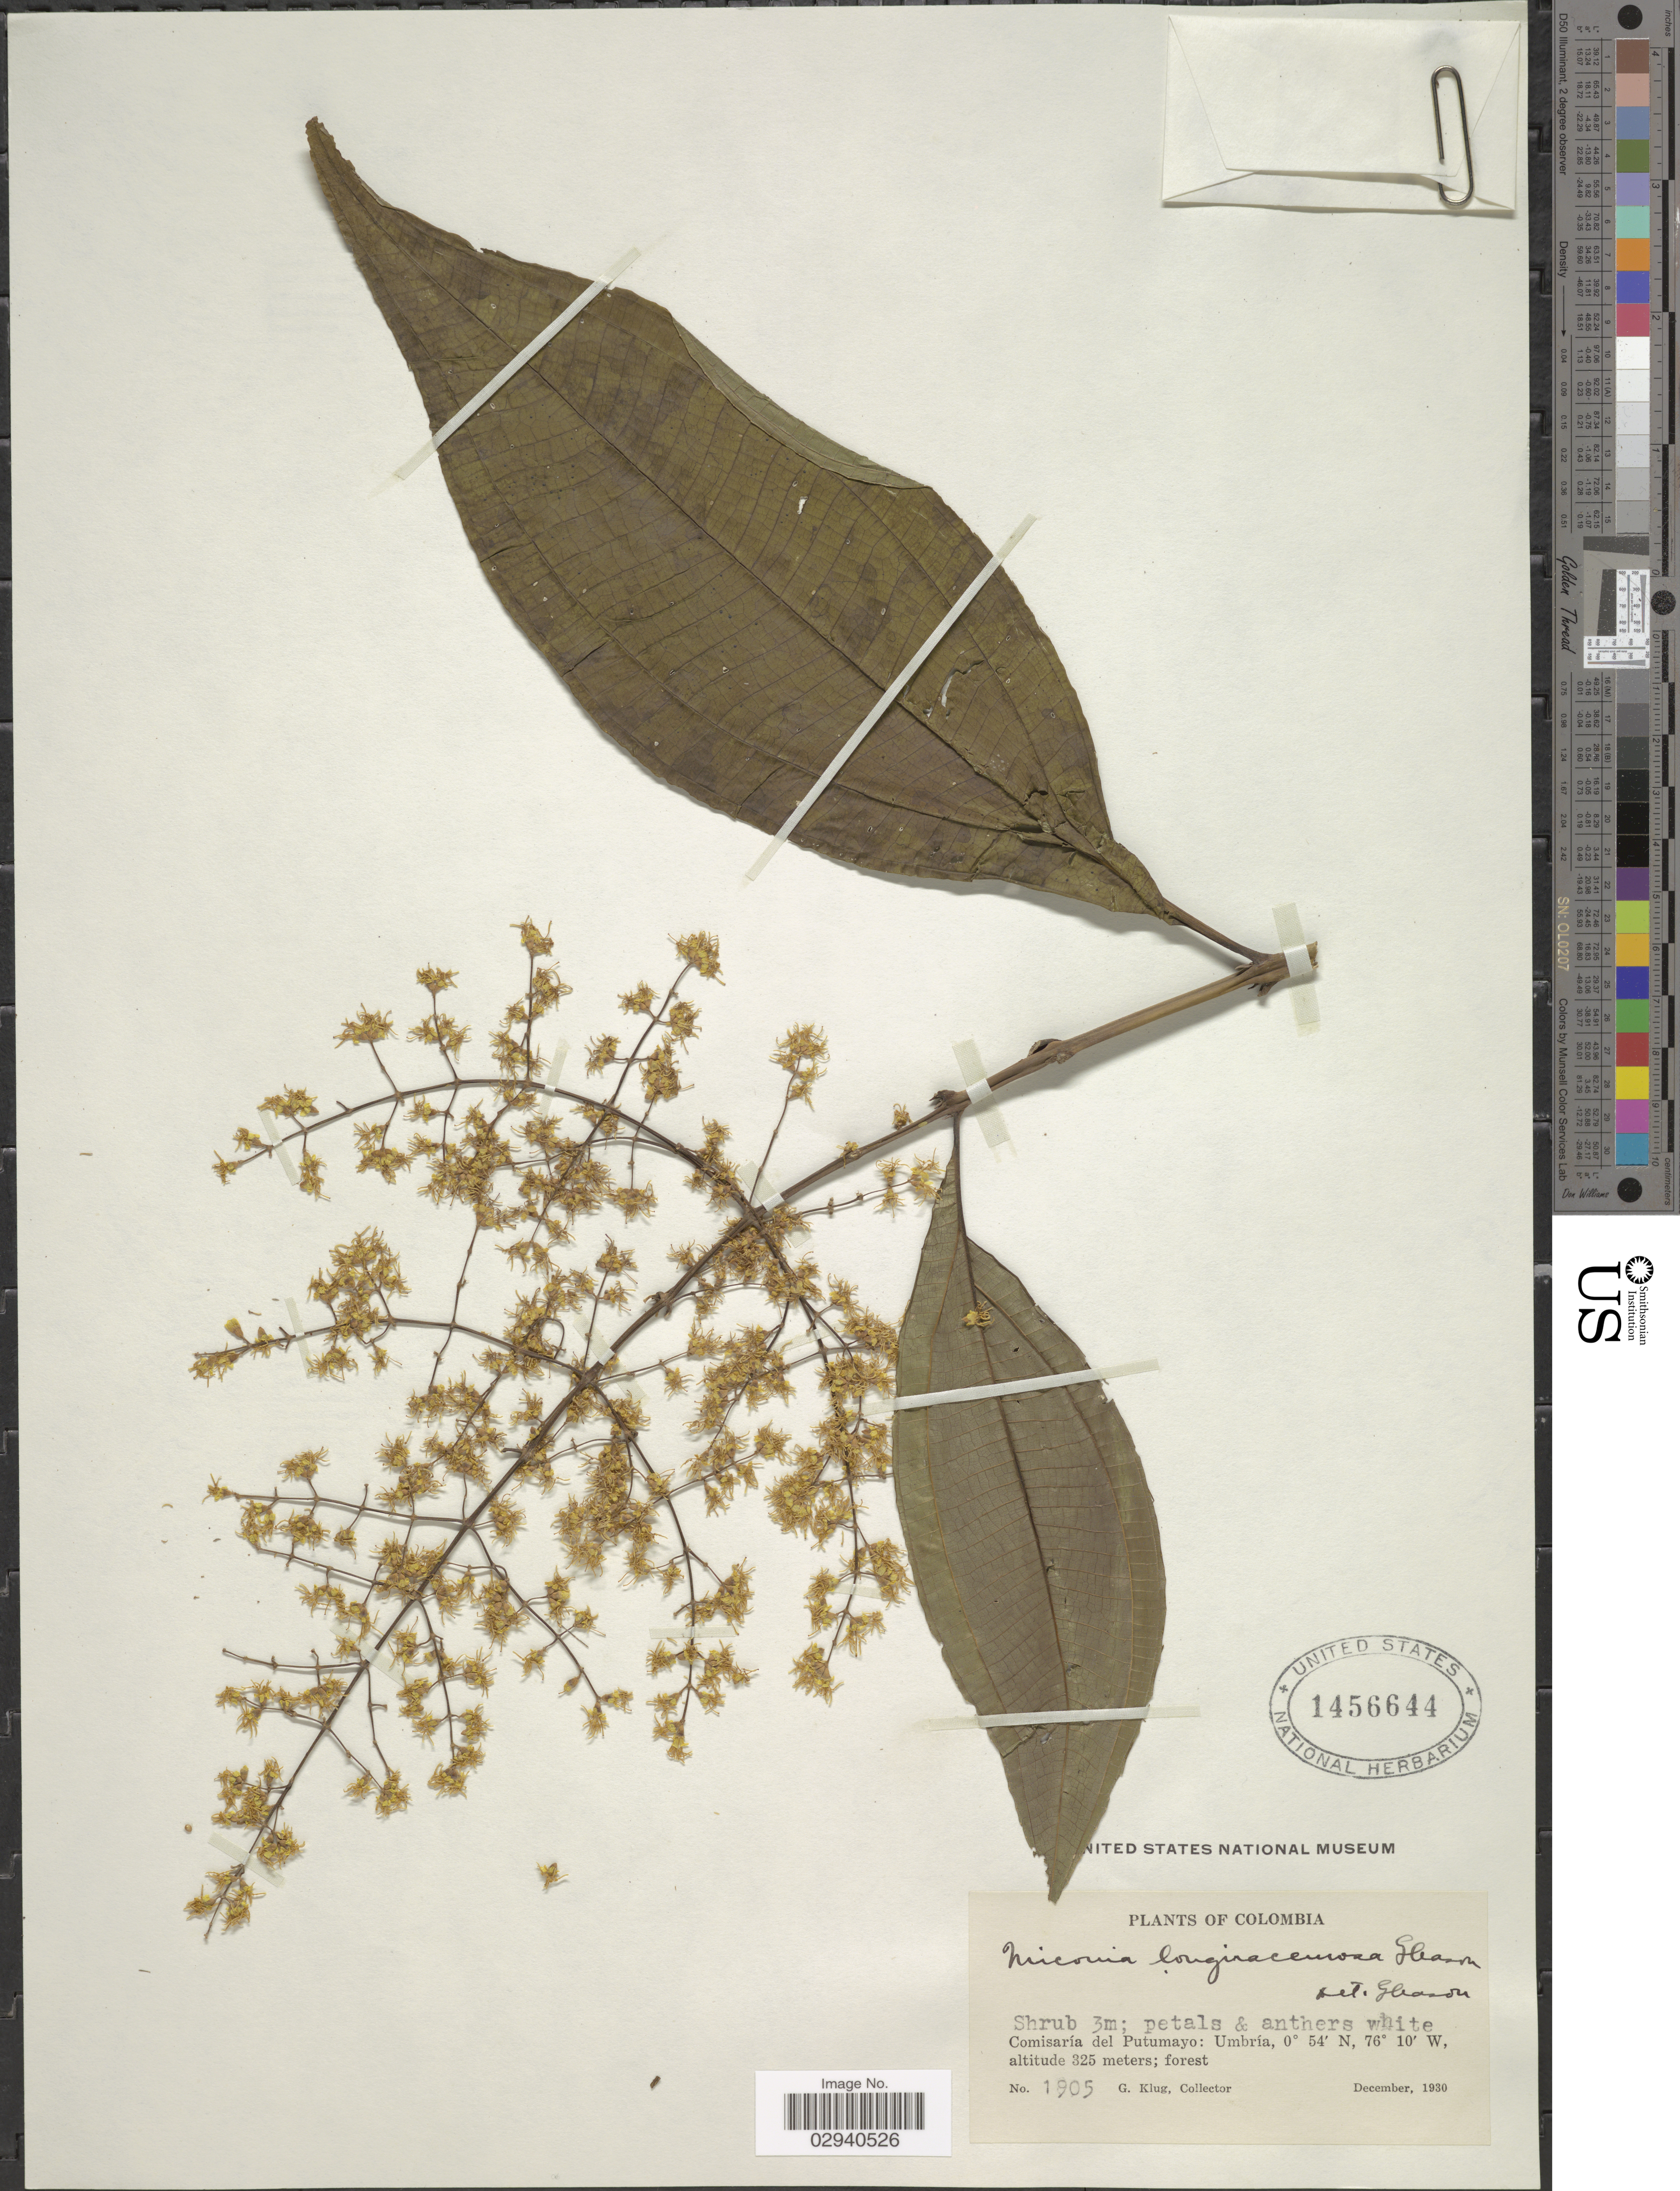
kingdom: Plantae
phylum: Tracheophyta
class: Magnoliopsida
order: Myrtales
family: Melastomataceae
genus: Miconia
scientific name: Miconia longiracemosa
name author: Gleason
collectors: G. Klug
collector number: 1905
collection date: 1930-12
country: Colombia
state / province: Putumayo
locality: Comisaría del Putumayo: Umbría.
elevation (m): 325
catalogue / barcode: US 1456644